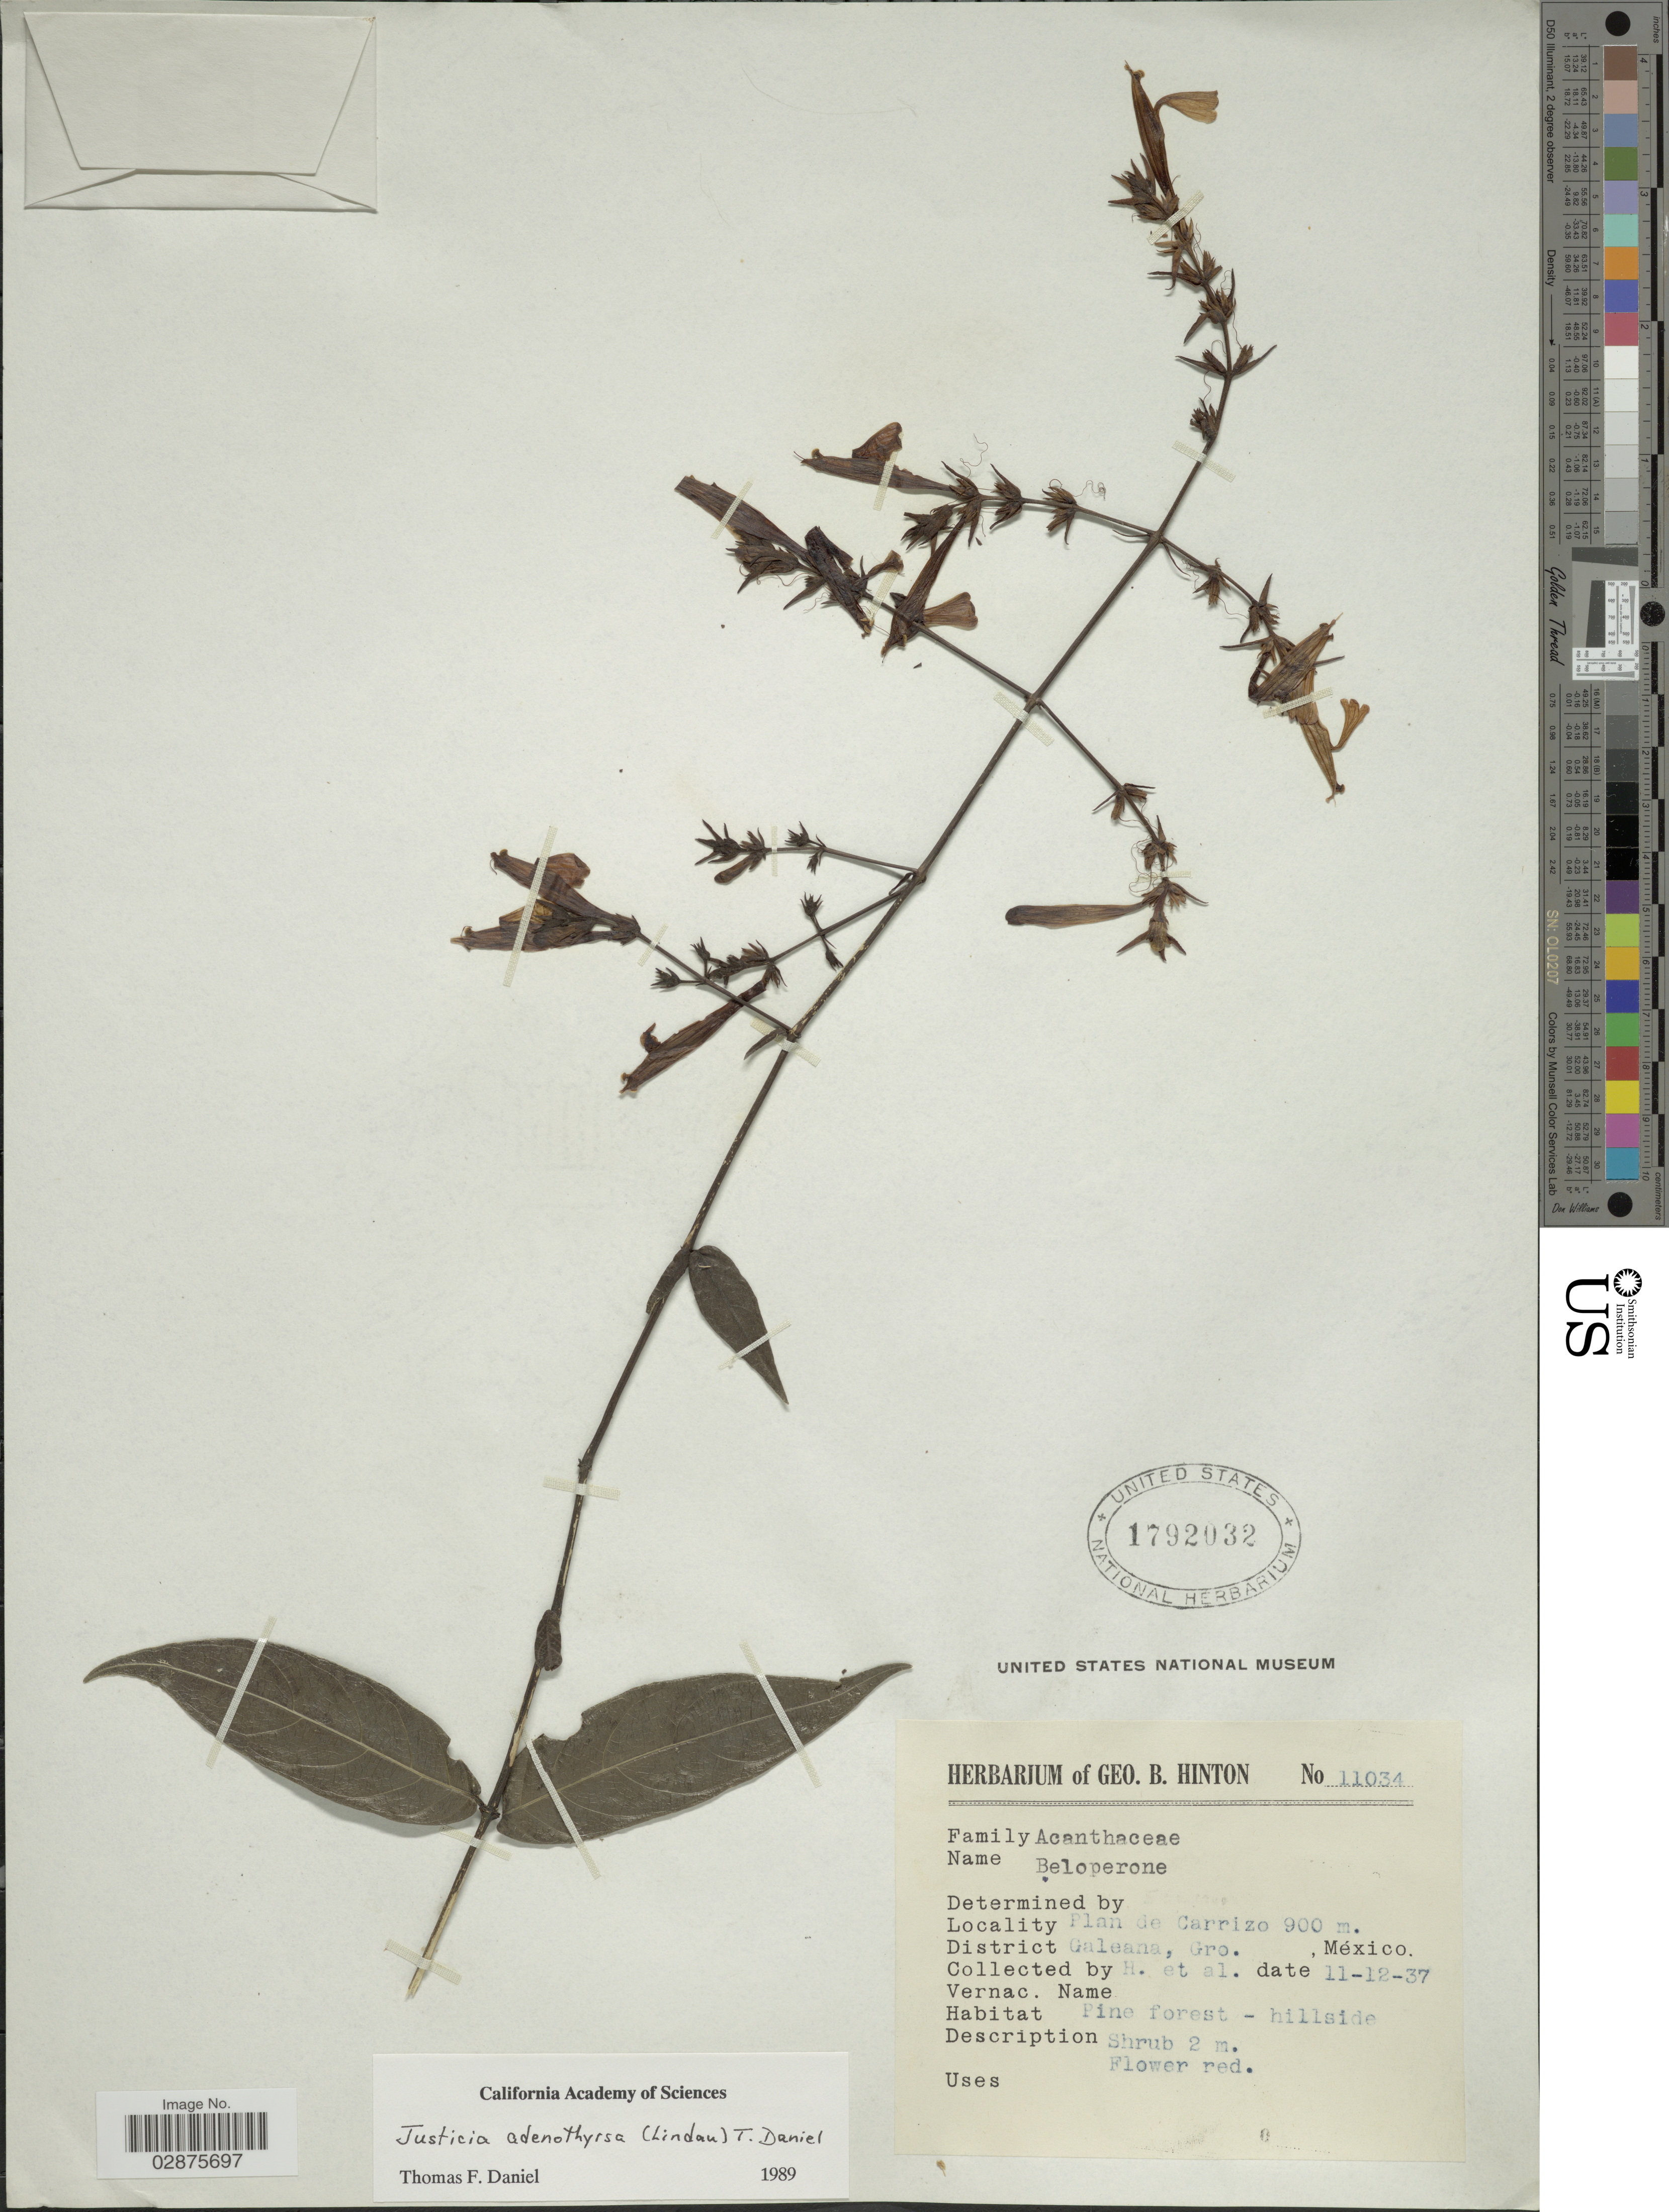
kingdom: Plantae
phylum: Tracheophyta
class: Magnoliopsida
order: Lamiales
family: Acanthaceae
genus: Justicia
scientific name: Justicia adenothyrsa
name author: (Lindau) T.F. Daniel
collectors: G. B. Hinton & et al.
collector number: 11034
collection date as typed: Transcribed d/m/y: 11/12/37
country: Mexico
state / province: Guerrero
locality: Plan de Carrizo. District Galeana, Gro.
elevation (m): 900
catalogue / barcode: US 1792032